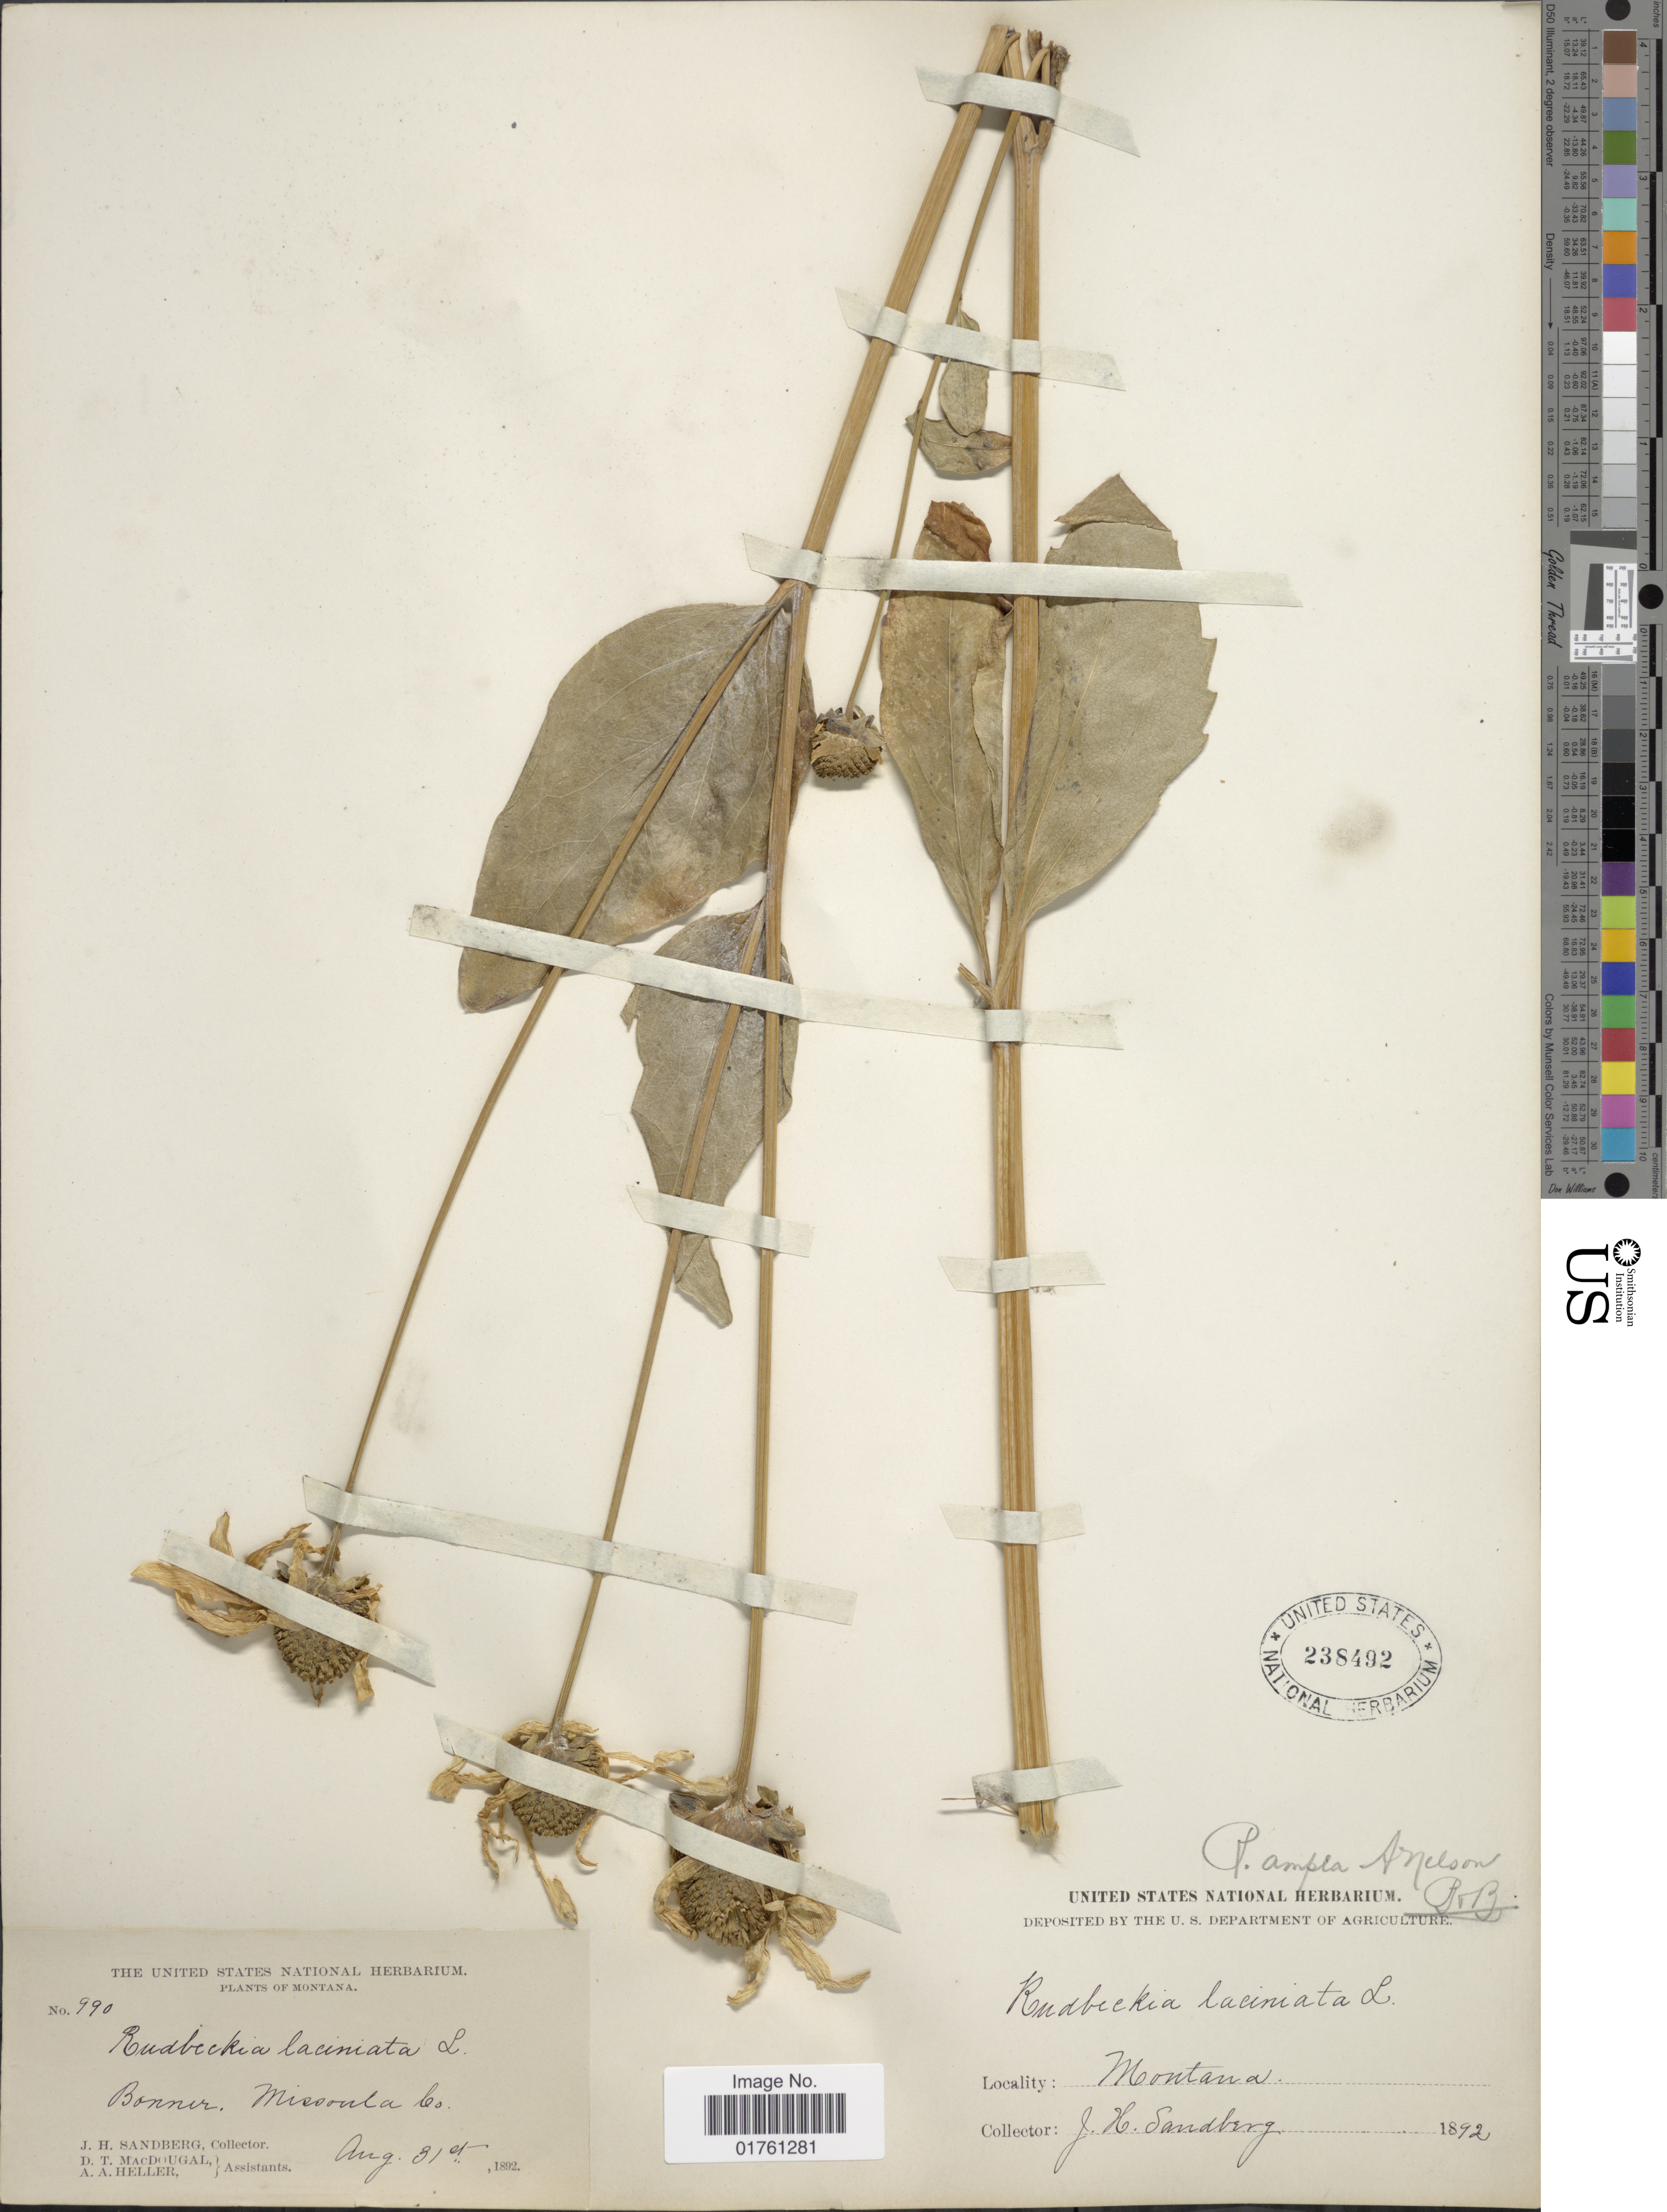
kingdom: Plantae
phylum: Tracheophyta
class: Magnoliopsida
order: Asterales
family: Asteraceae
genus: Rudbeckia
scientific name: Rudbeckia laciniata var. ampla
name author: (A. Nelson) Cronq.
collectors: J. H. Sandberg, D. T. MacDougal & A. A. Heller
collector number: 990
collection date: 1892-08-31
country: United States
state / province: Montana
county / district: Missoula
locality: Bonner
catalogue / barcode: US 238492